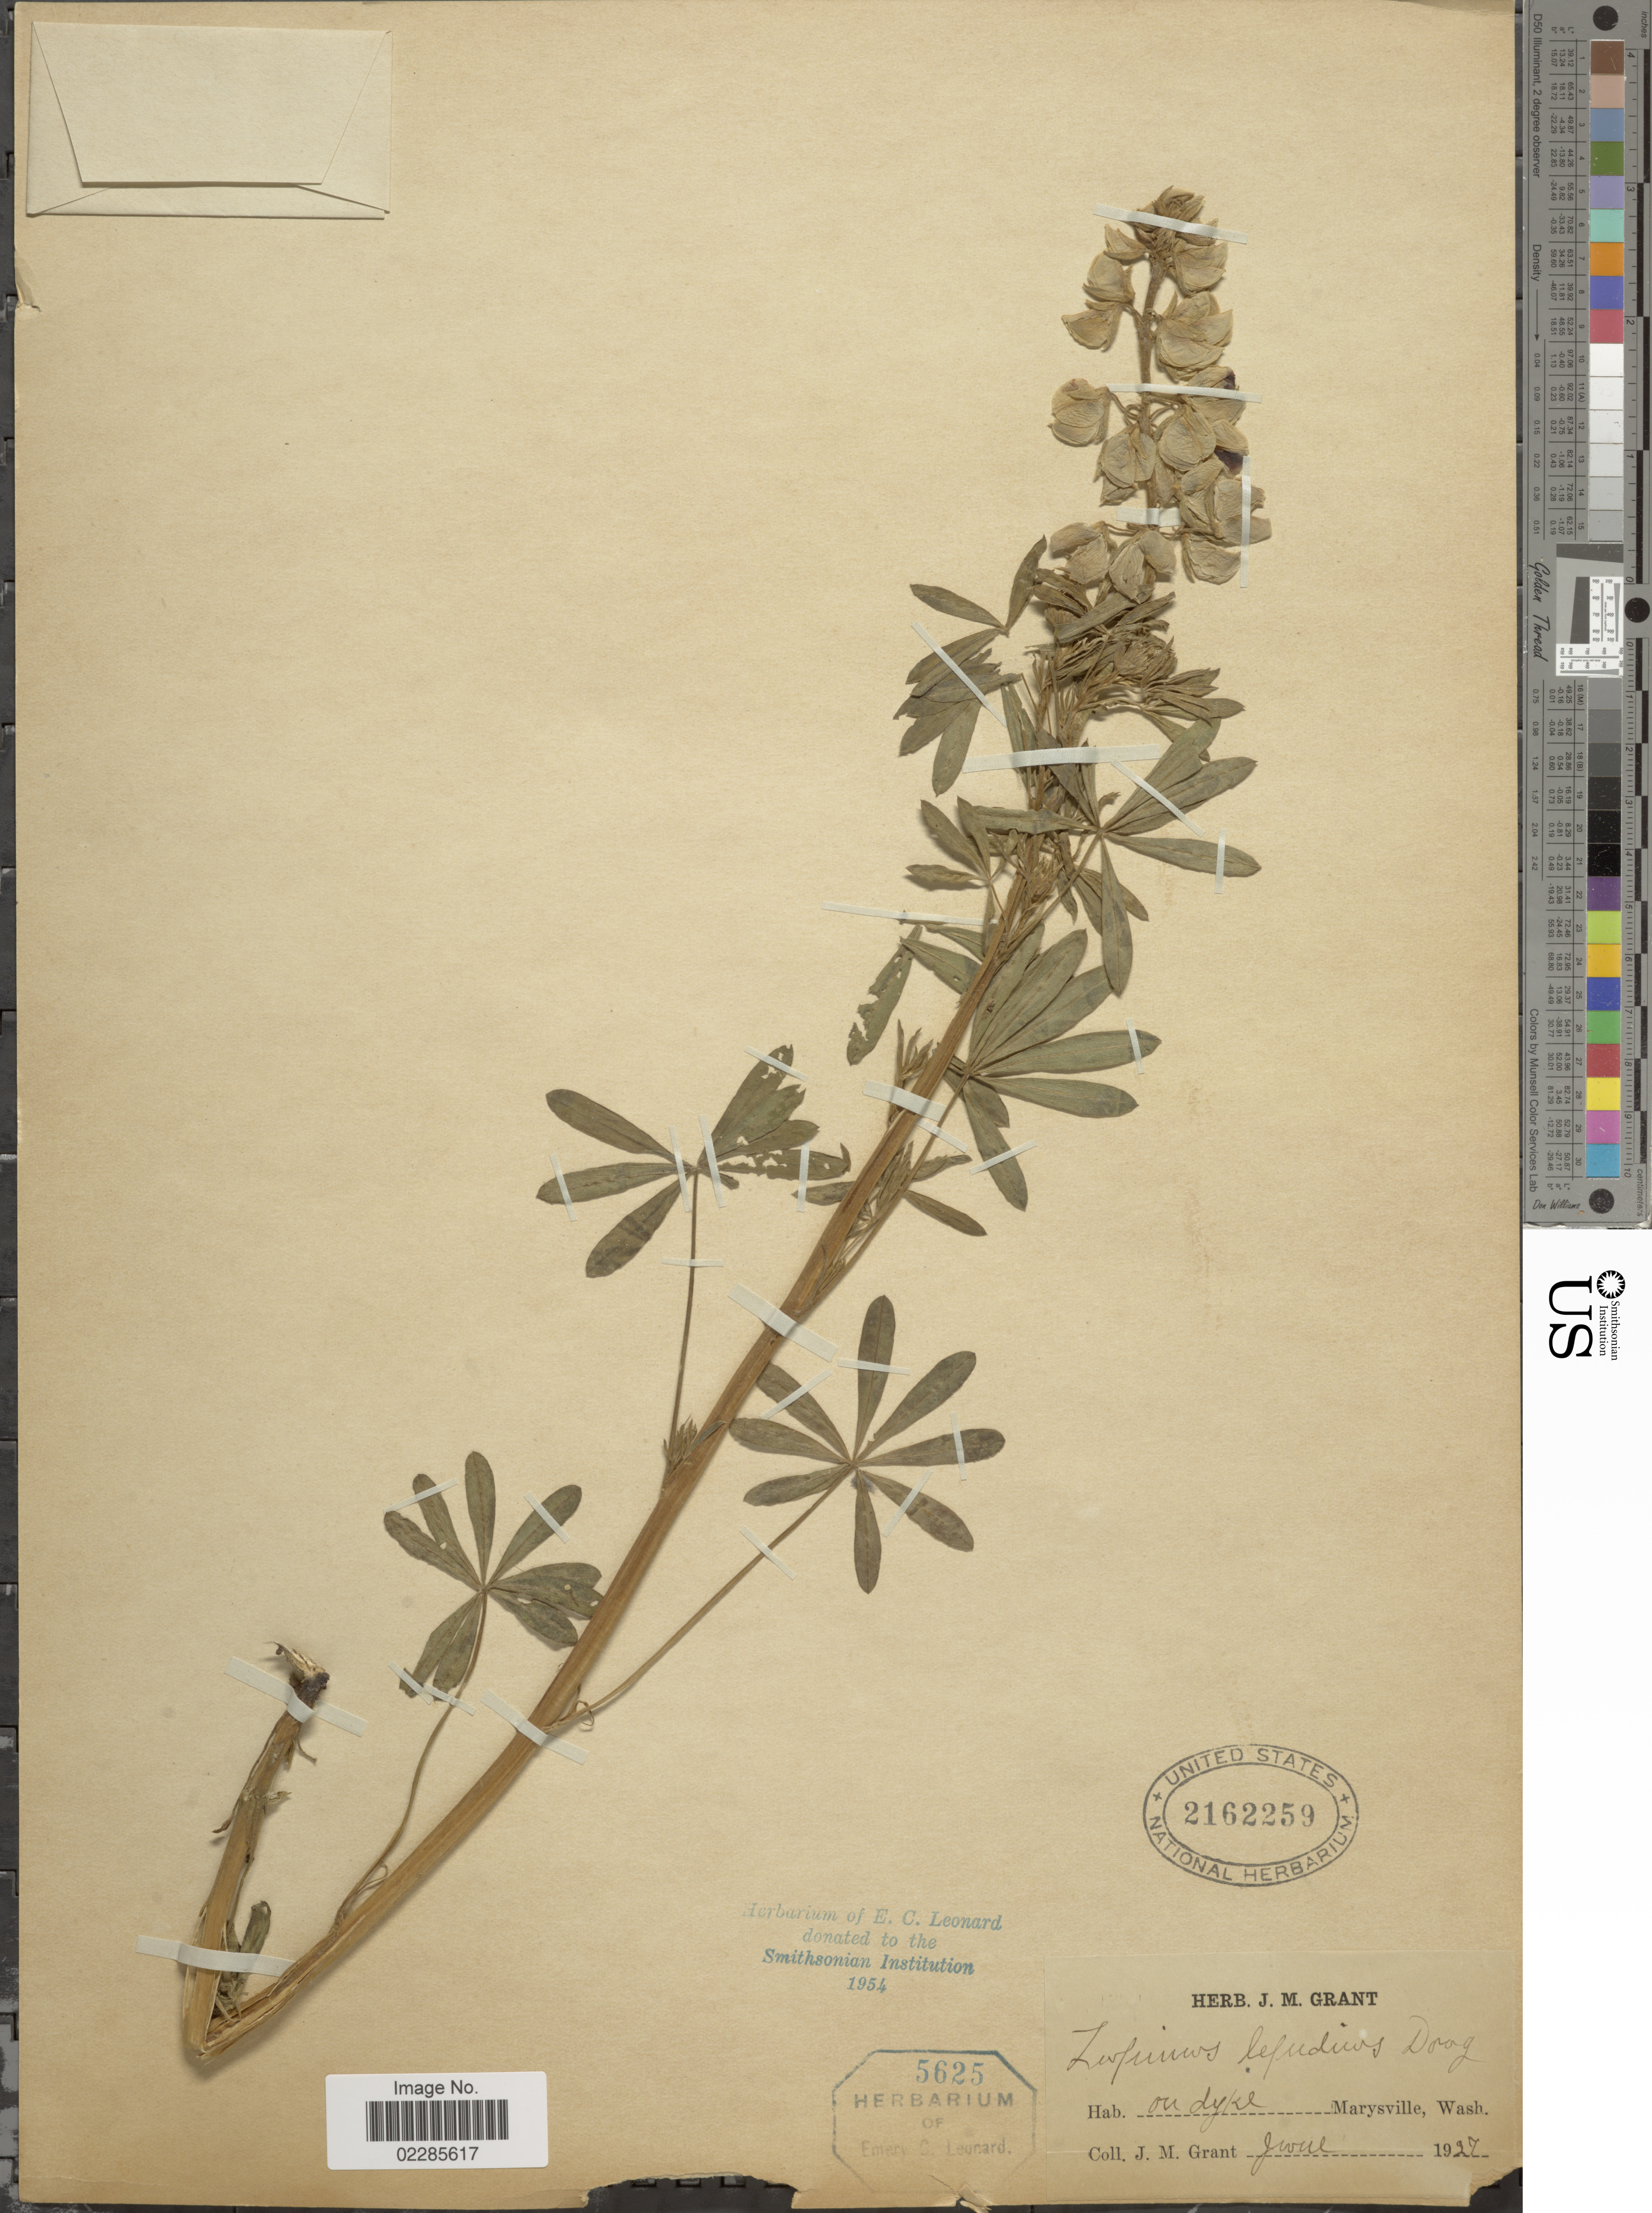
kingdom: Plantae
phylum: Tracheophyta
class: Magnoliopsida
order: Fabales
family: Fabaceae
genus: Lupinus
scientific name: Lupinus lepidus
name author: Douglas ex Lindl.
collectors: J. M. Grant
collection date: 1927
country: United States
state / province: Washington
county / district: Snohomish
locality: On dyke Marysville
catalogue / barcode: US 2162259